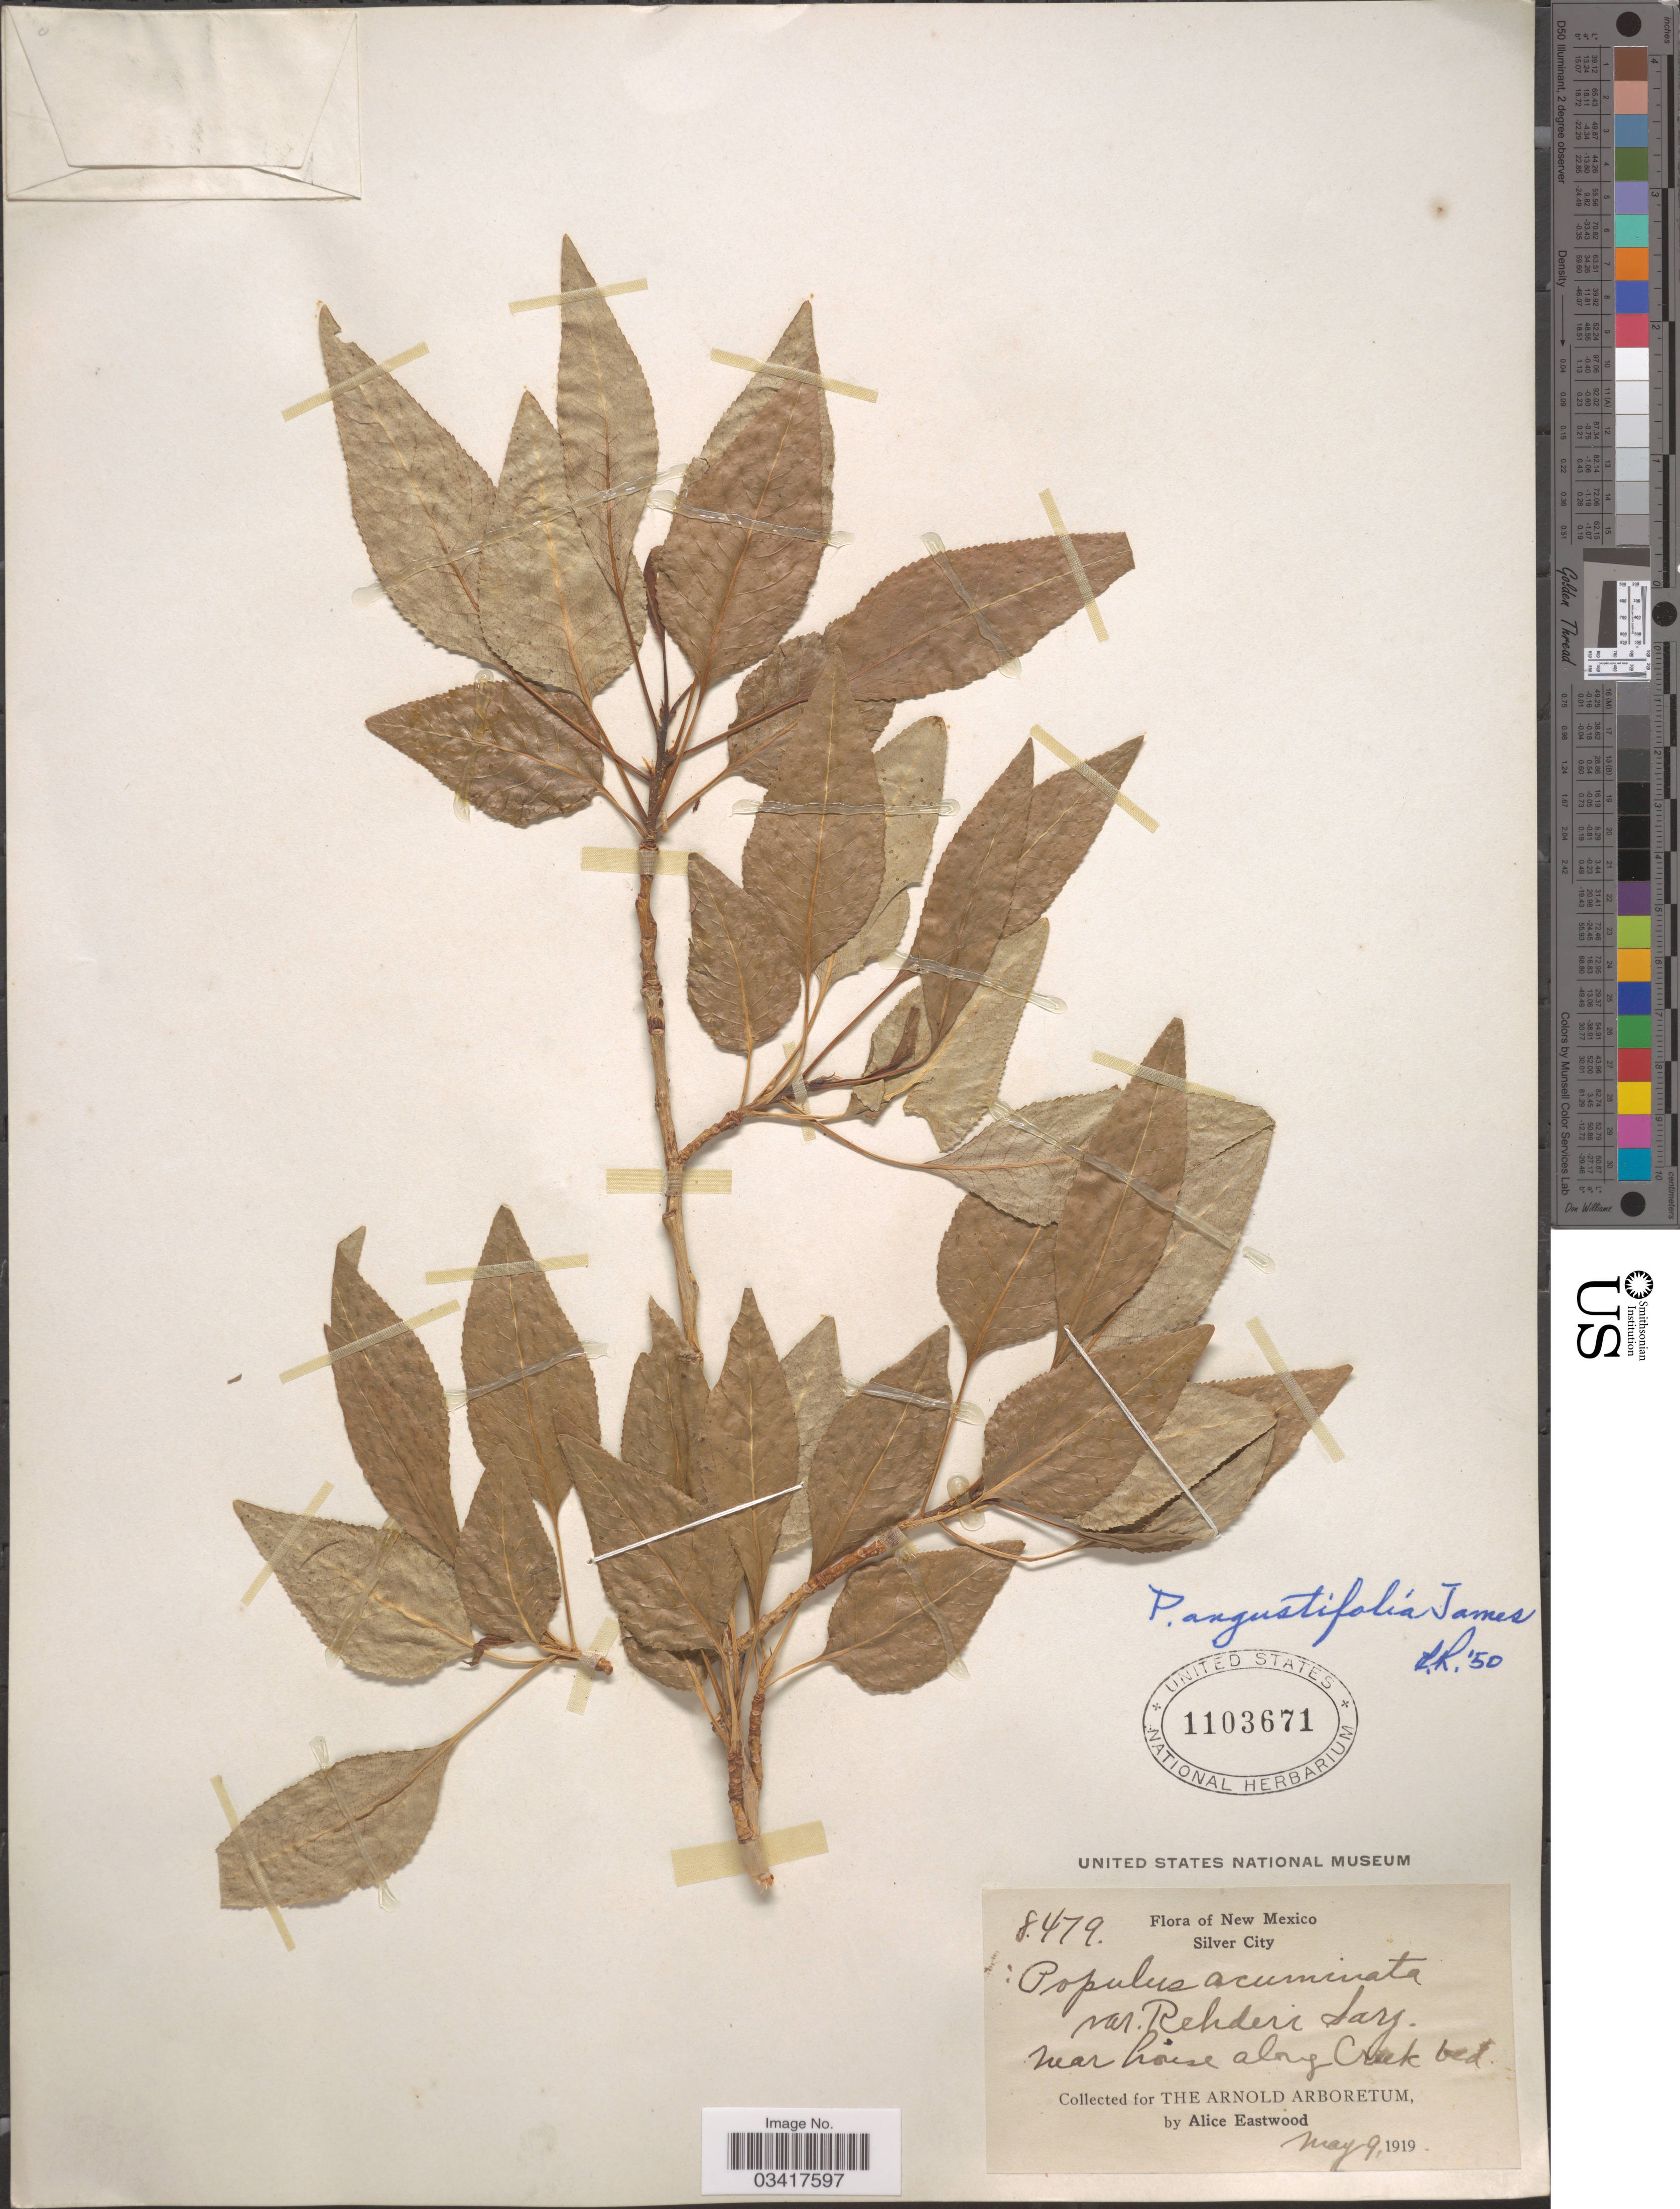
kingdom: Plantae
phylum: Tracheophyta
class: Magnoliopsida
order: Malpighiales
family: Salicaceae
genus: Populus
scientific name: Populus angustifolia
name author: E. James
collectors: A. Eastwood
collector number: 8479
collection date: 1919-05-09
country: United States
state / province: New Mexico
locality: Silver City. Near house along Creek bed.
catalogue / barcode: US 1103671